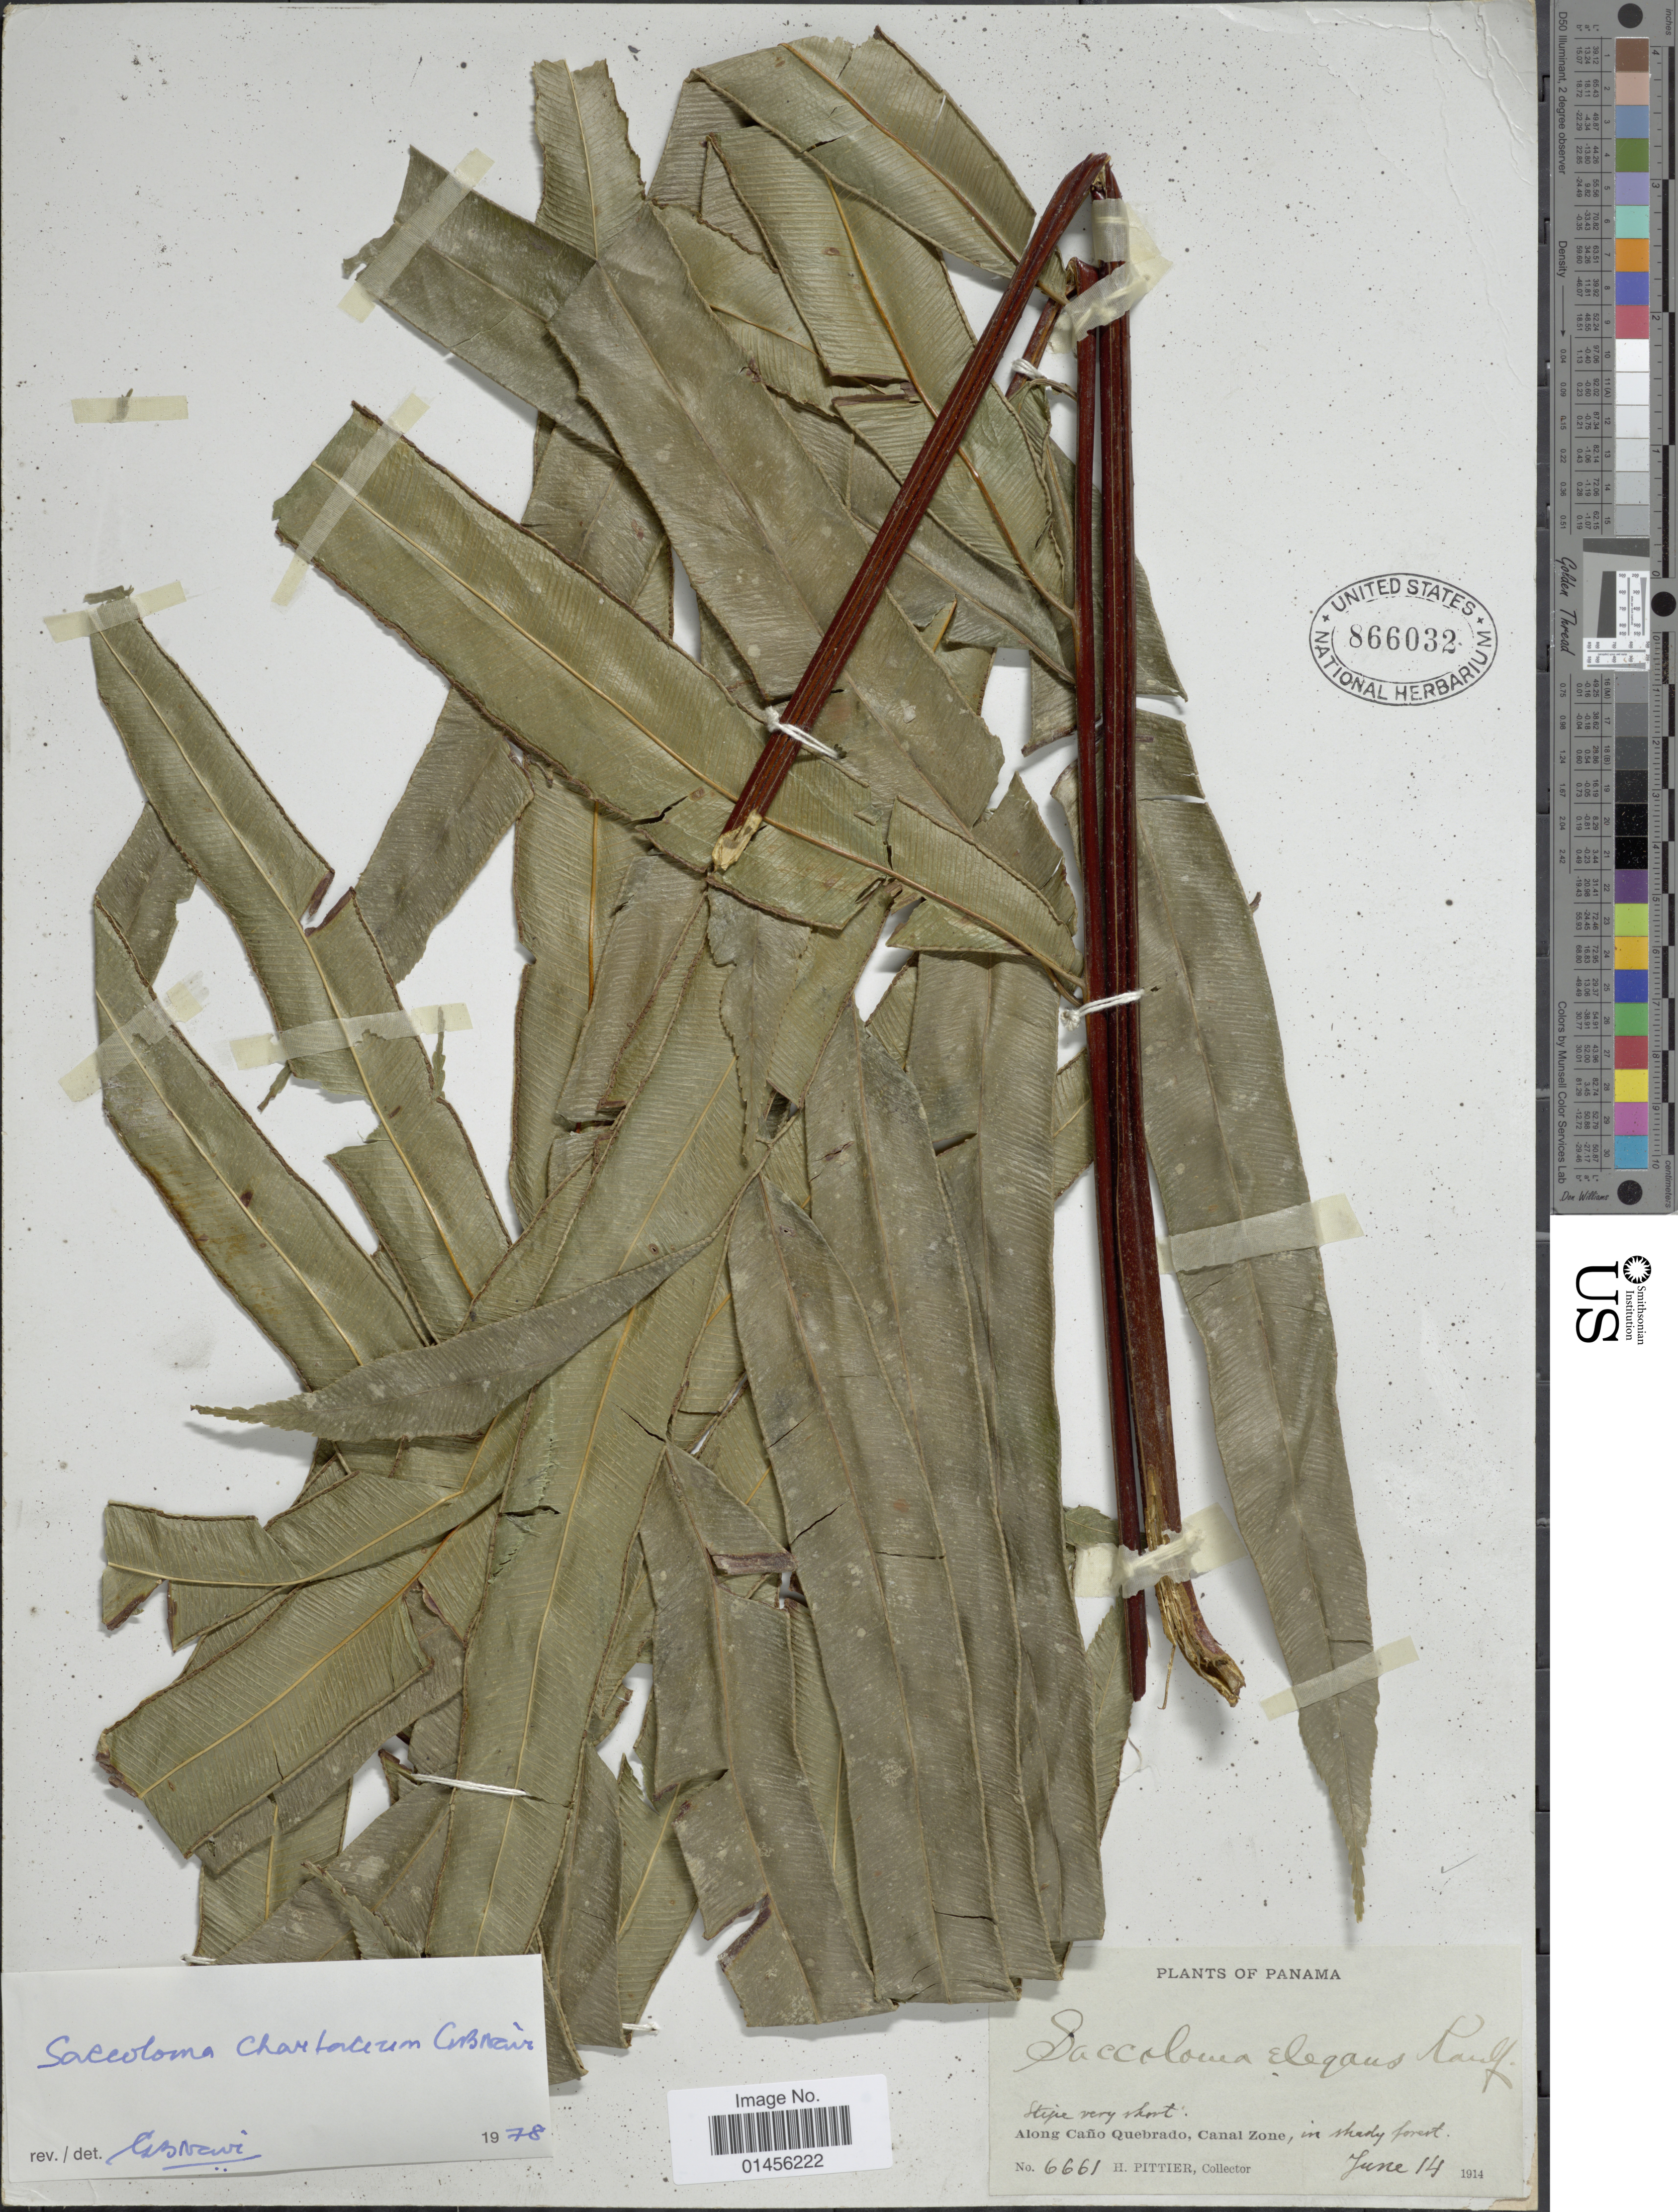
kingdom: Plantae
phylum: Tracheophyta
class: Polypodiopsida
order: Polypodiales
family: Saccolomataceae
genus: Saccoloma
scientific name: Saccoloma elegans subsp. chartaceum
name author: Cremers & K.U. Kramer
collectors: H. F. Pittier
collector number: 6661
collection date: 1914-06-14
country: Panama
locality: Along Caño Quebrado, Canal Zone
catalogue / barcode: US 866032